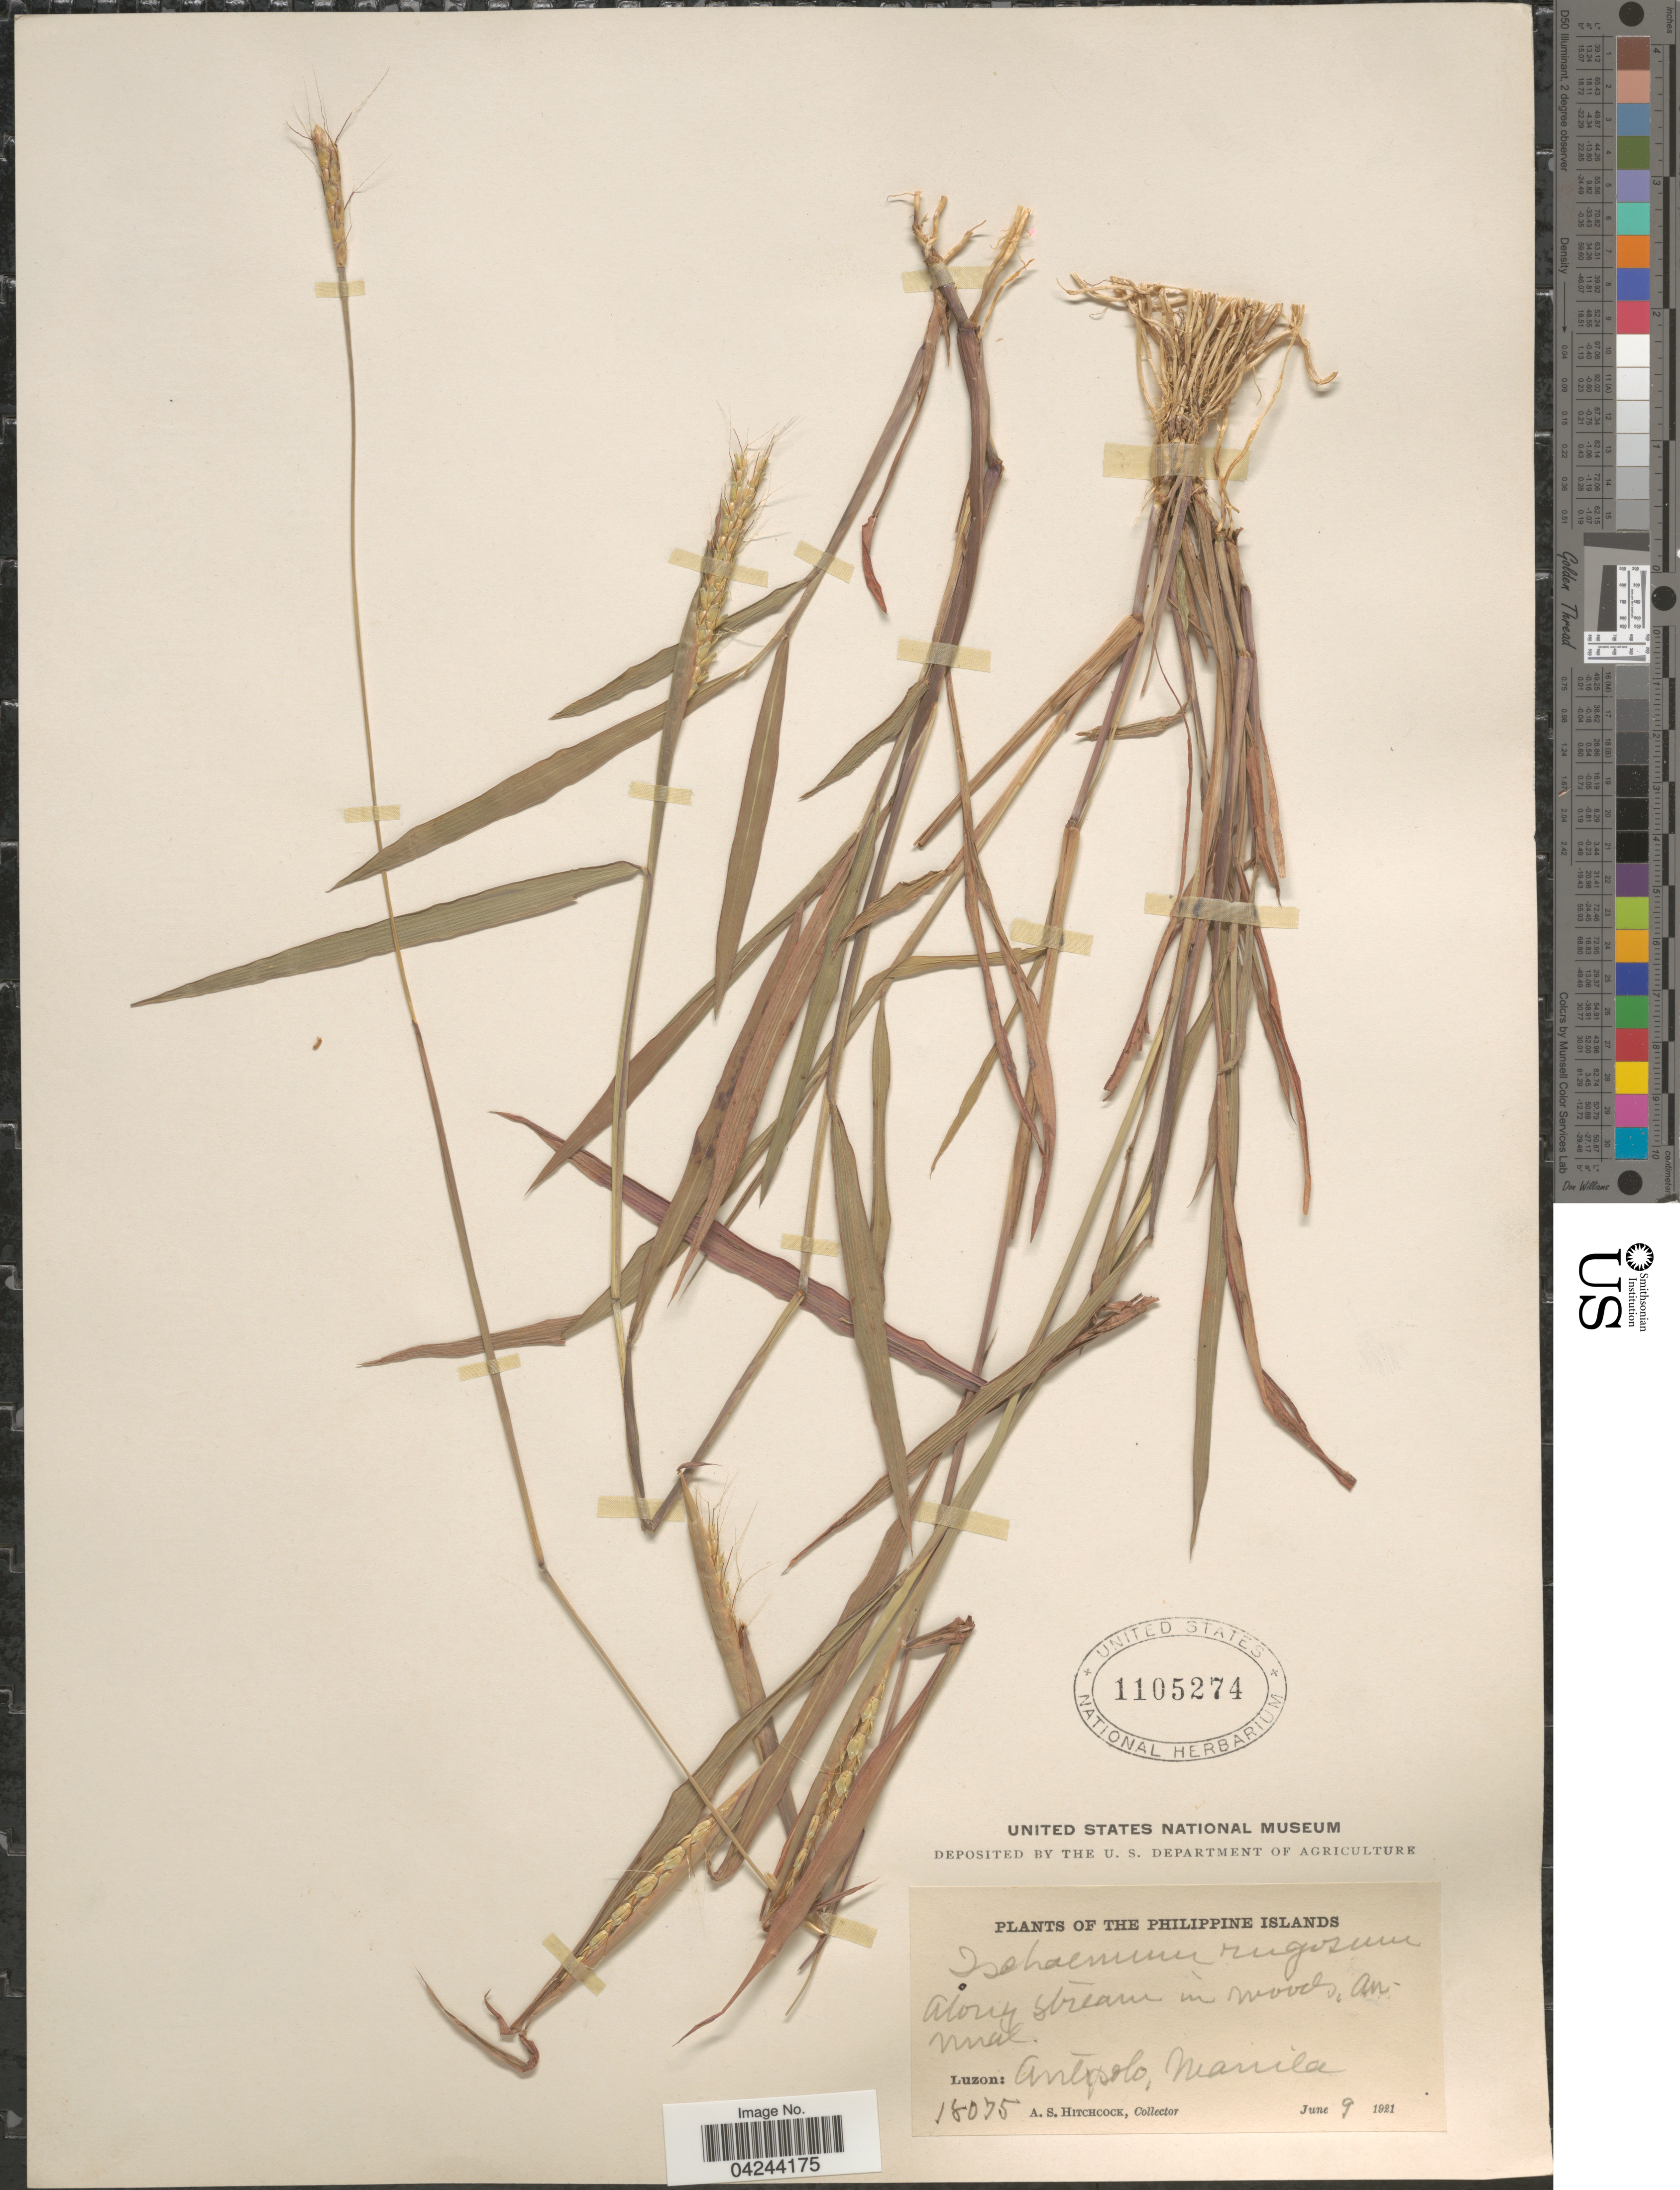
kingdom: Plantae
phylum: Tracheophyta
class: Liliopsida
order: Poales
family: Poaceae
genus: Ischaemum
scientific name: Ischaemum rugosum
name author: Salisb.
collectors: A. S. Hitchcock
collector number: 18075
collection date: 1921-06-09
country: Philippines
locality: The Philippine Islands. Luzon: Antipolo, Manila.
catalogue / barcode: US 1105274